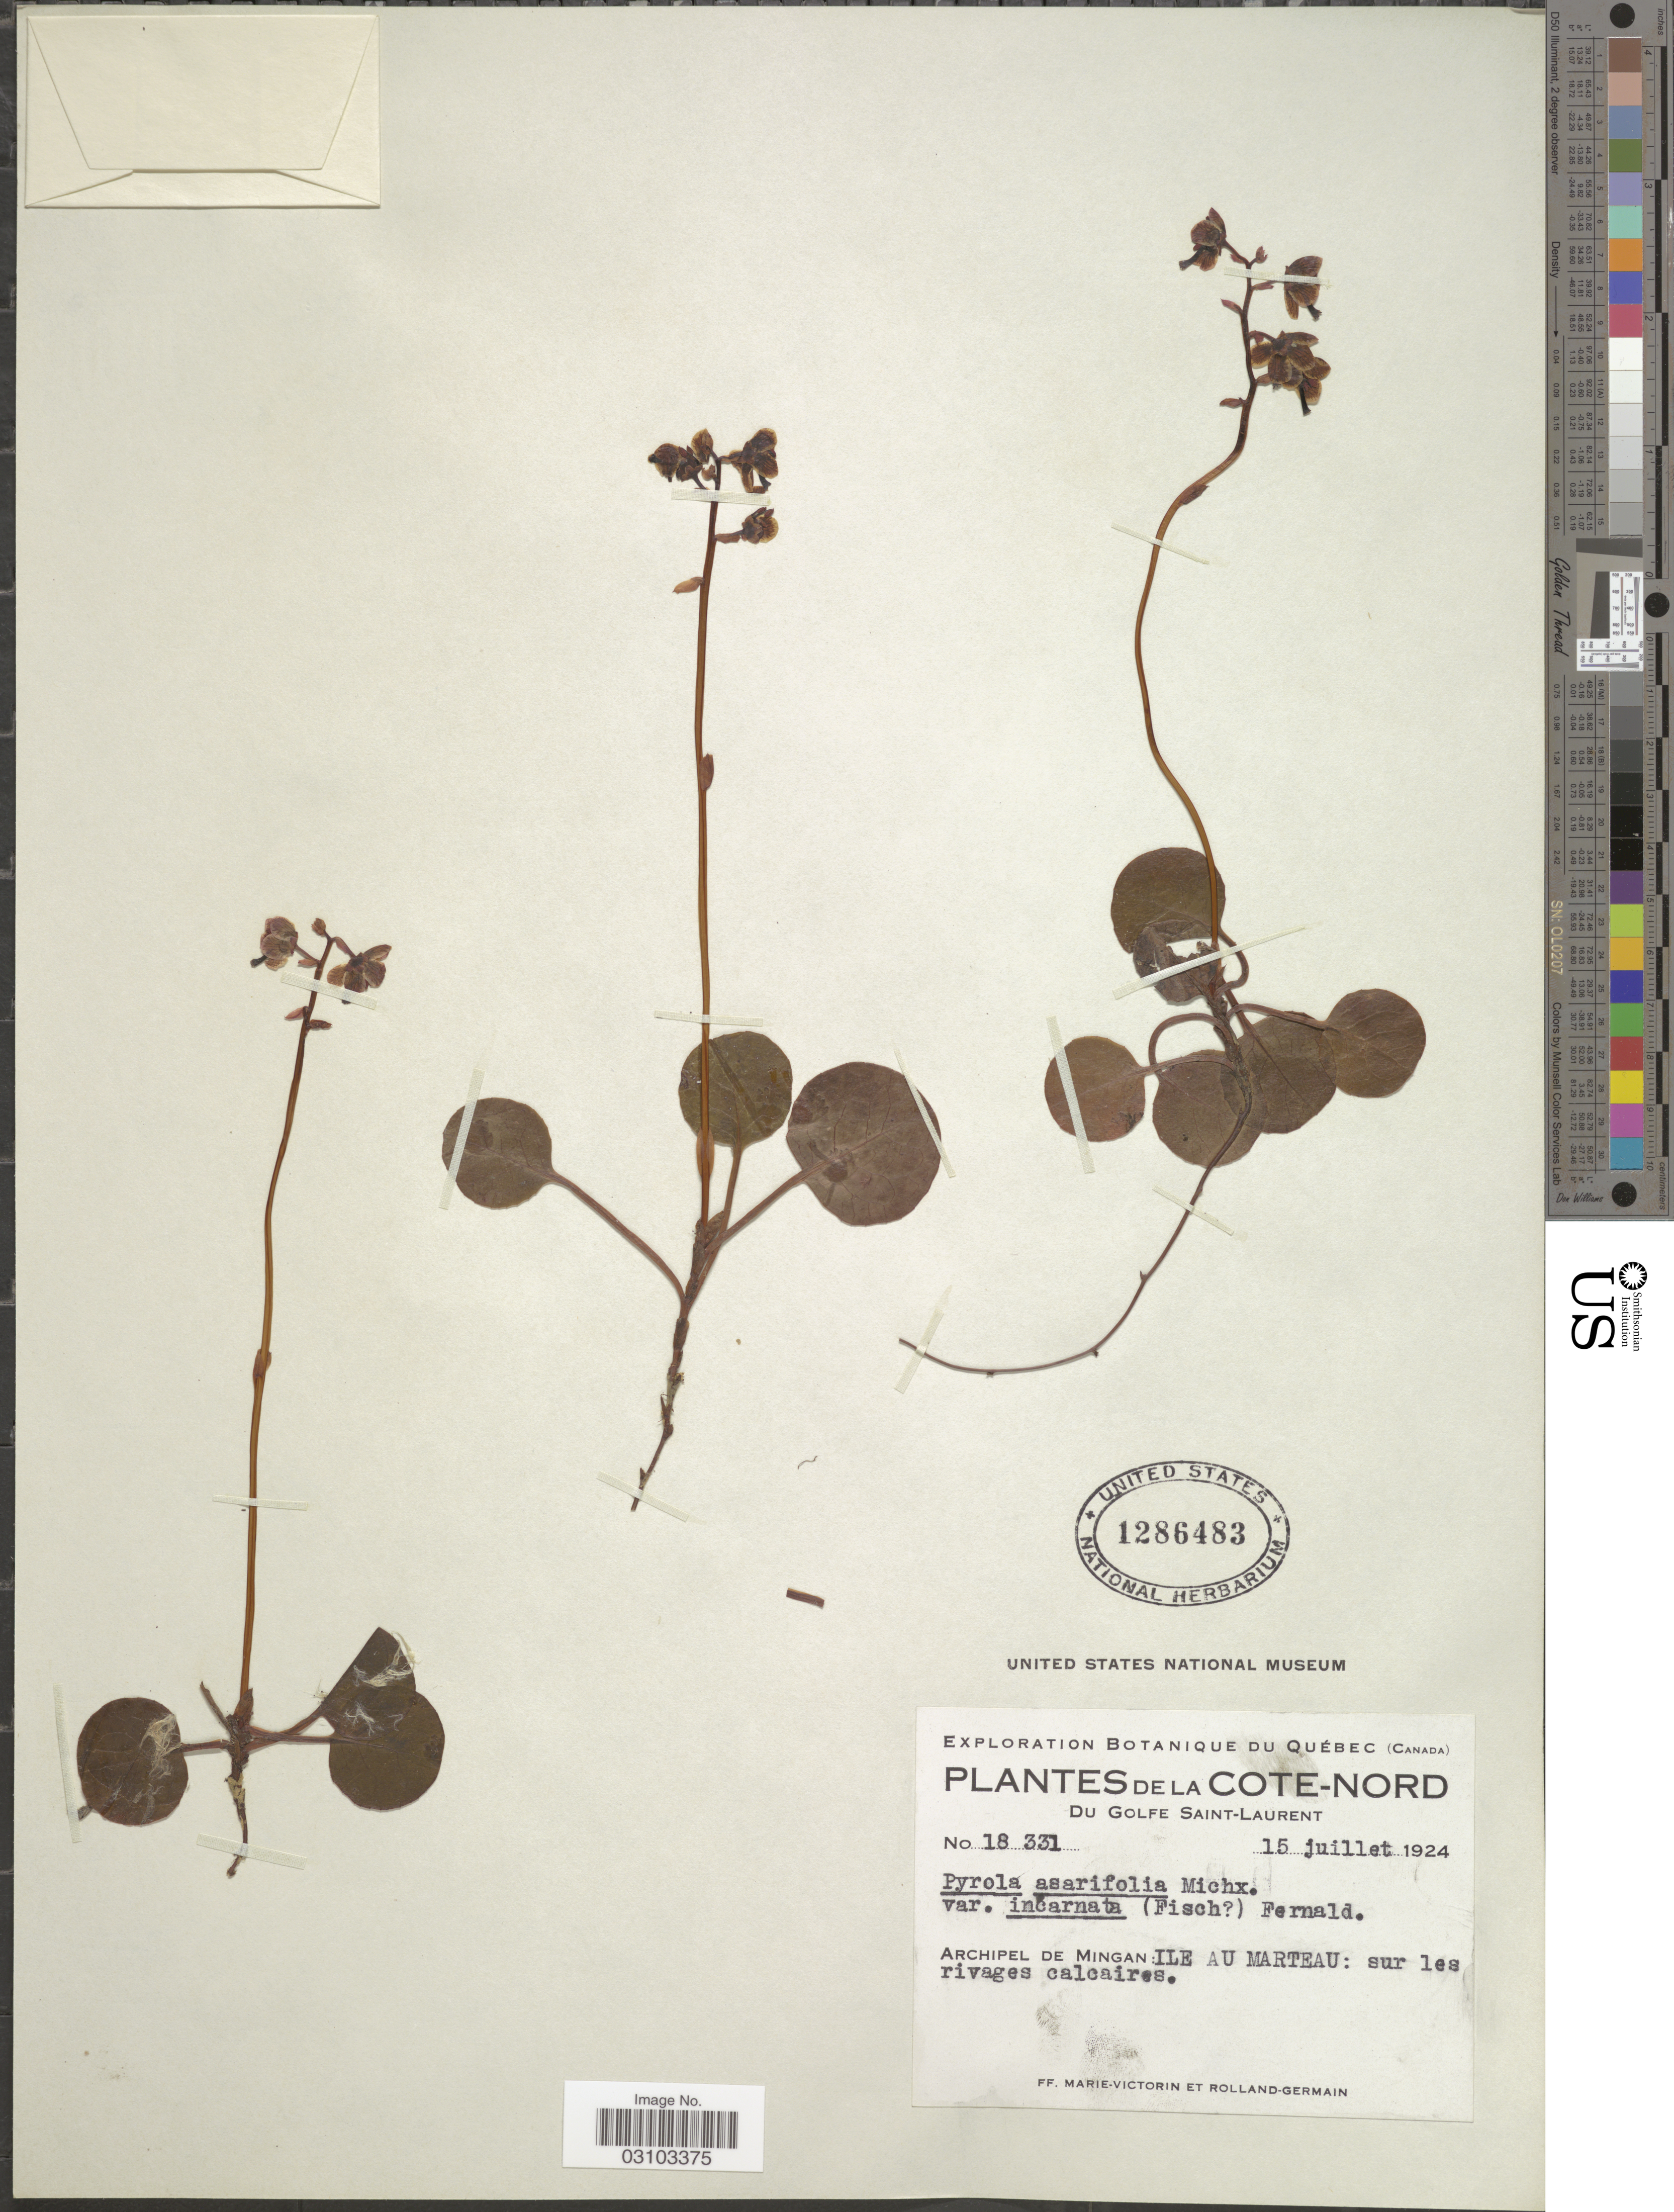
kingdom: Plantae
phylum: Tracheophyta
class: Magnoliopsida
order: Ericales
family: Ericaceae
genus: Pyrola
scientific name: Pyrola asarifolia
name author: Michx.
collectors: F. Marie-Victorin & Rolland-Germain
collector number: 18331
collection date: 1924-07-15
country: Canada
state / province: Quebec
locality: De la Cote-Nord, Du Golfe Saint-Laurent, Archipel de Mingan: Ile au Marteau: sur les rivages calcaires.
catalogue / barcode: US 1286483